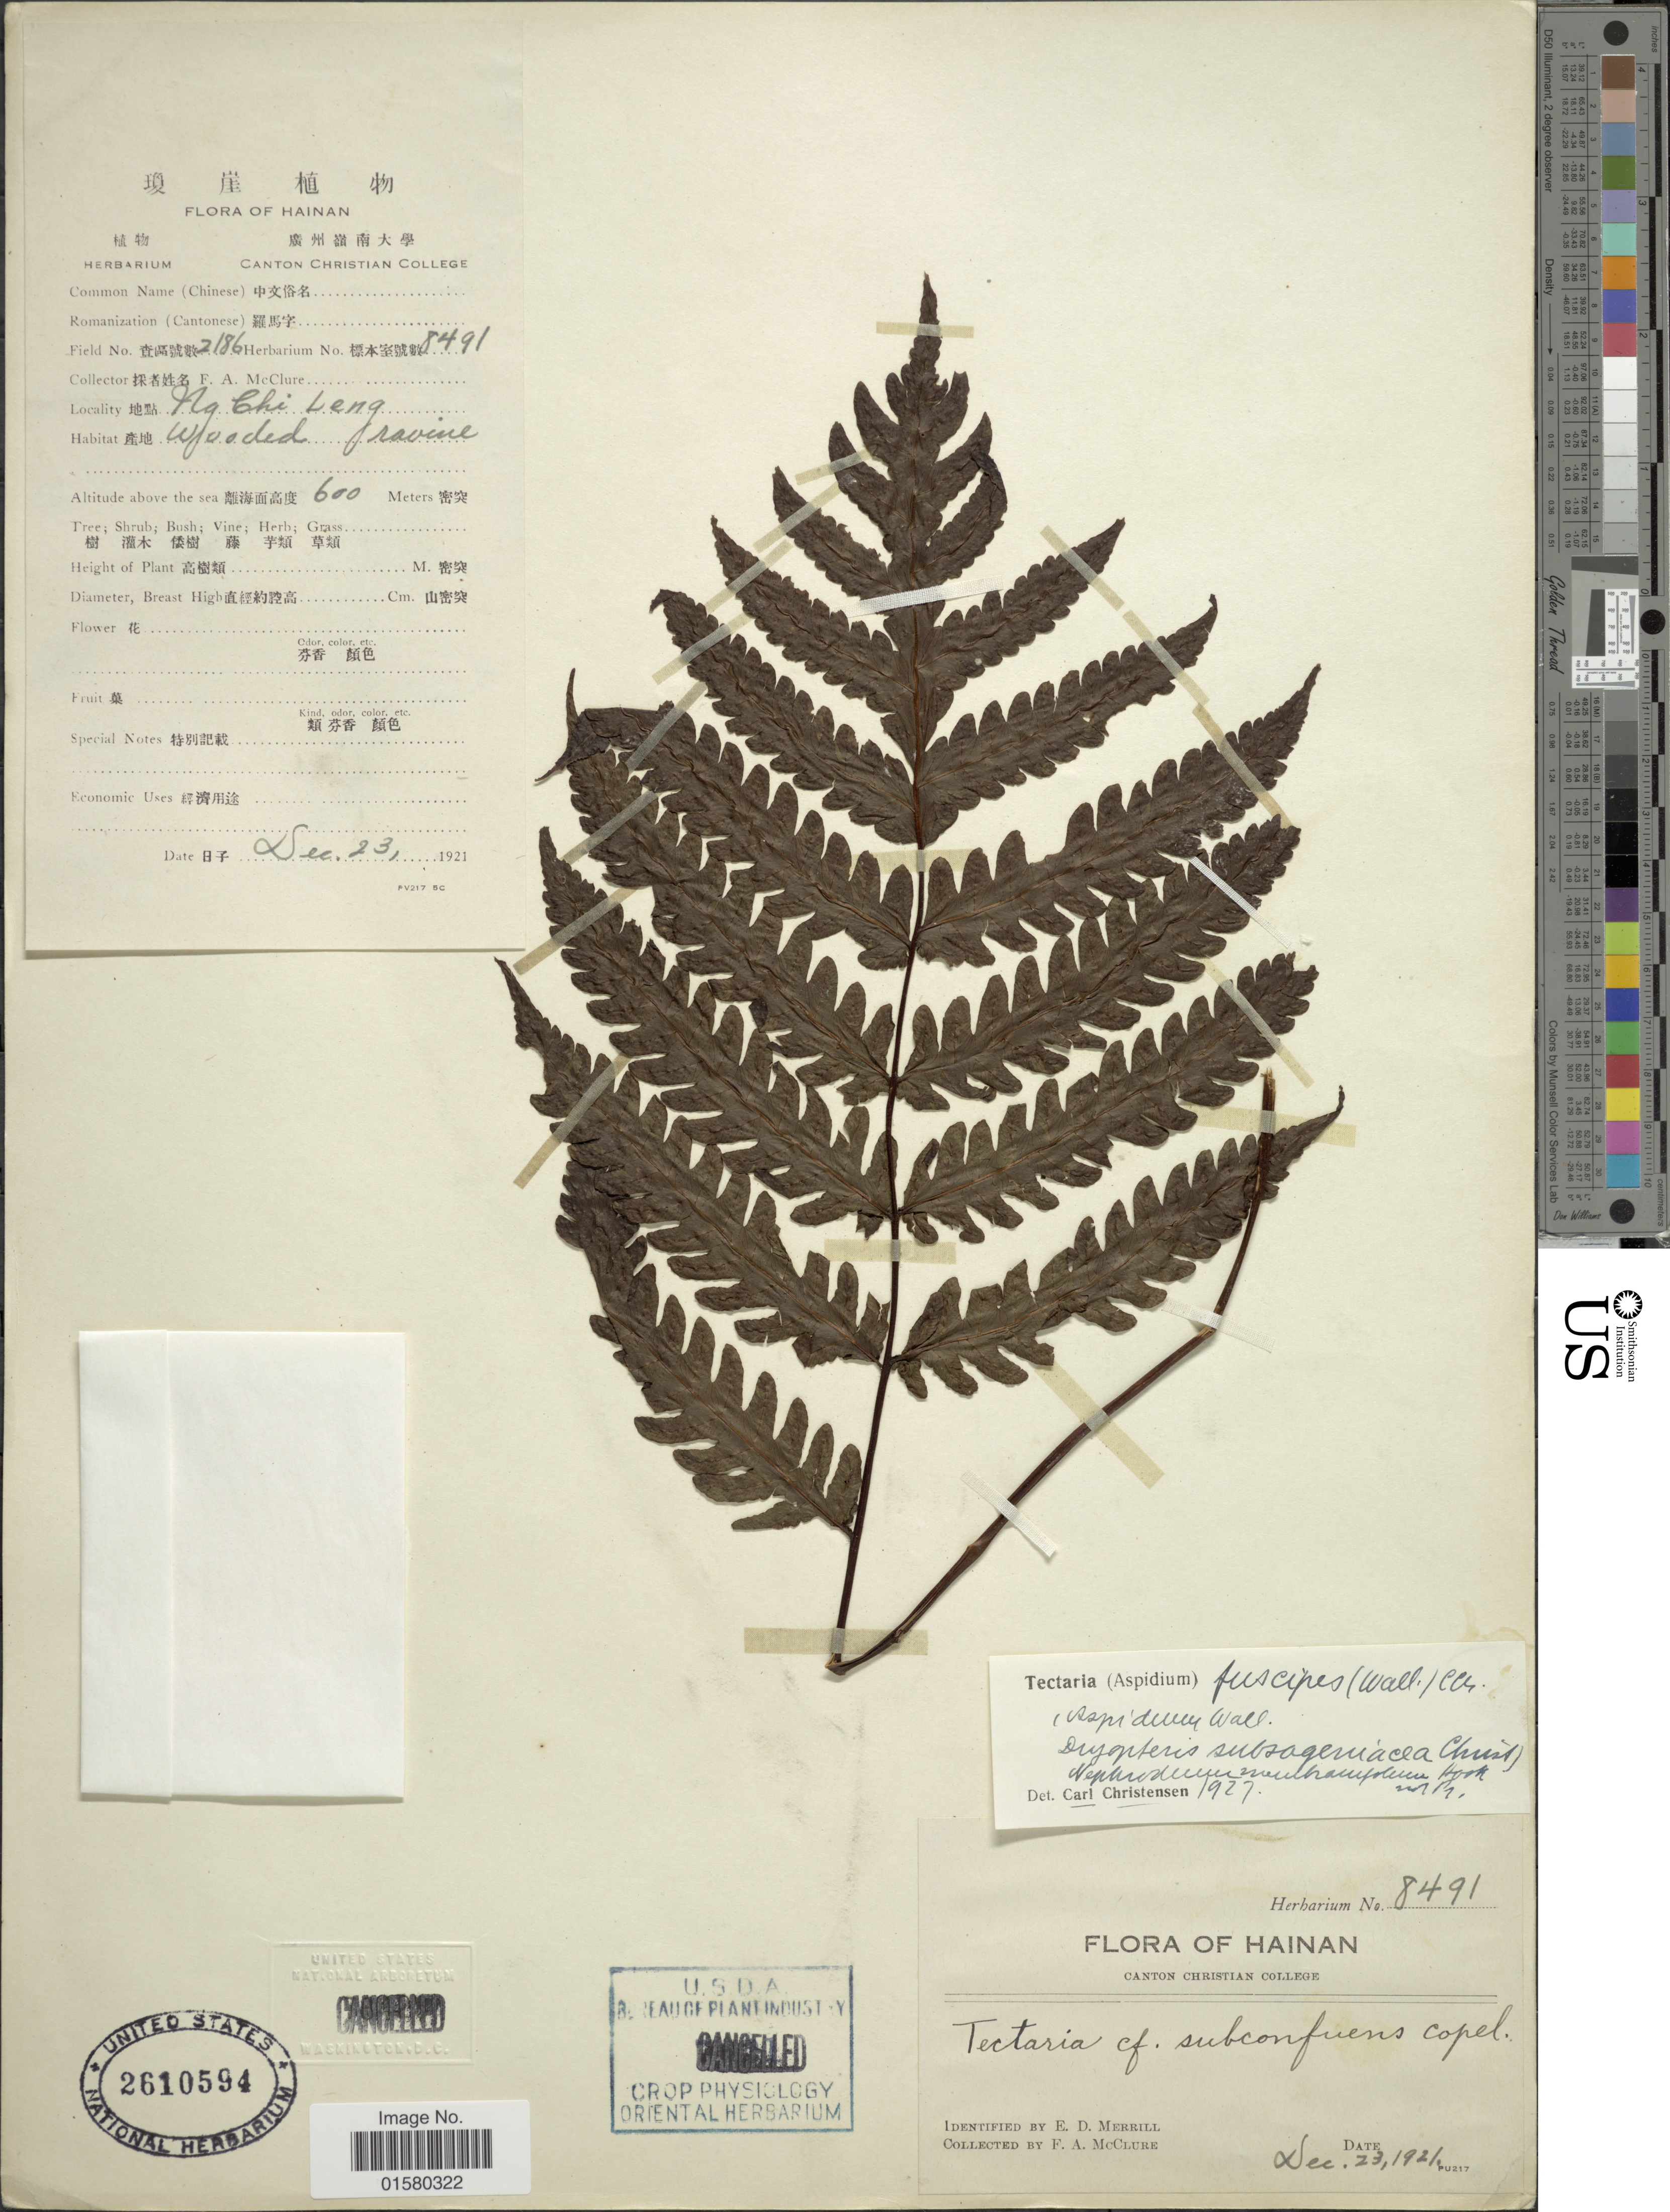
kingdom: Plantae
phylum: Tracheophyta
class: Polypodiopsida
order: Polypodiales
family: Tectariaceae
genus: Tectaria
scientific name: Tectaria paradoxa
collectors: F. A. McClure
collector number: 2186/8491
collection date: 1921-12-23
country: China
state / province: Hainan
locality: Ng Chi Leng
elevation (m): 600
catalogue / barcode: US 2610594